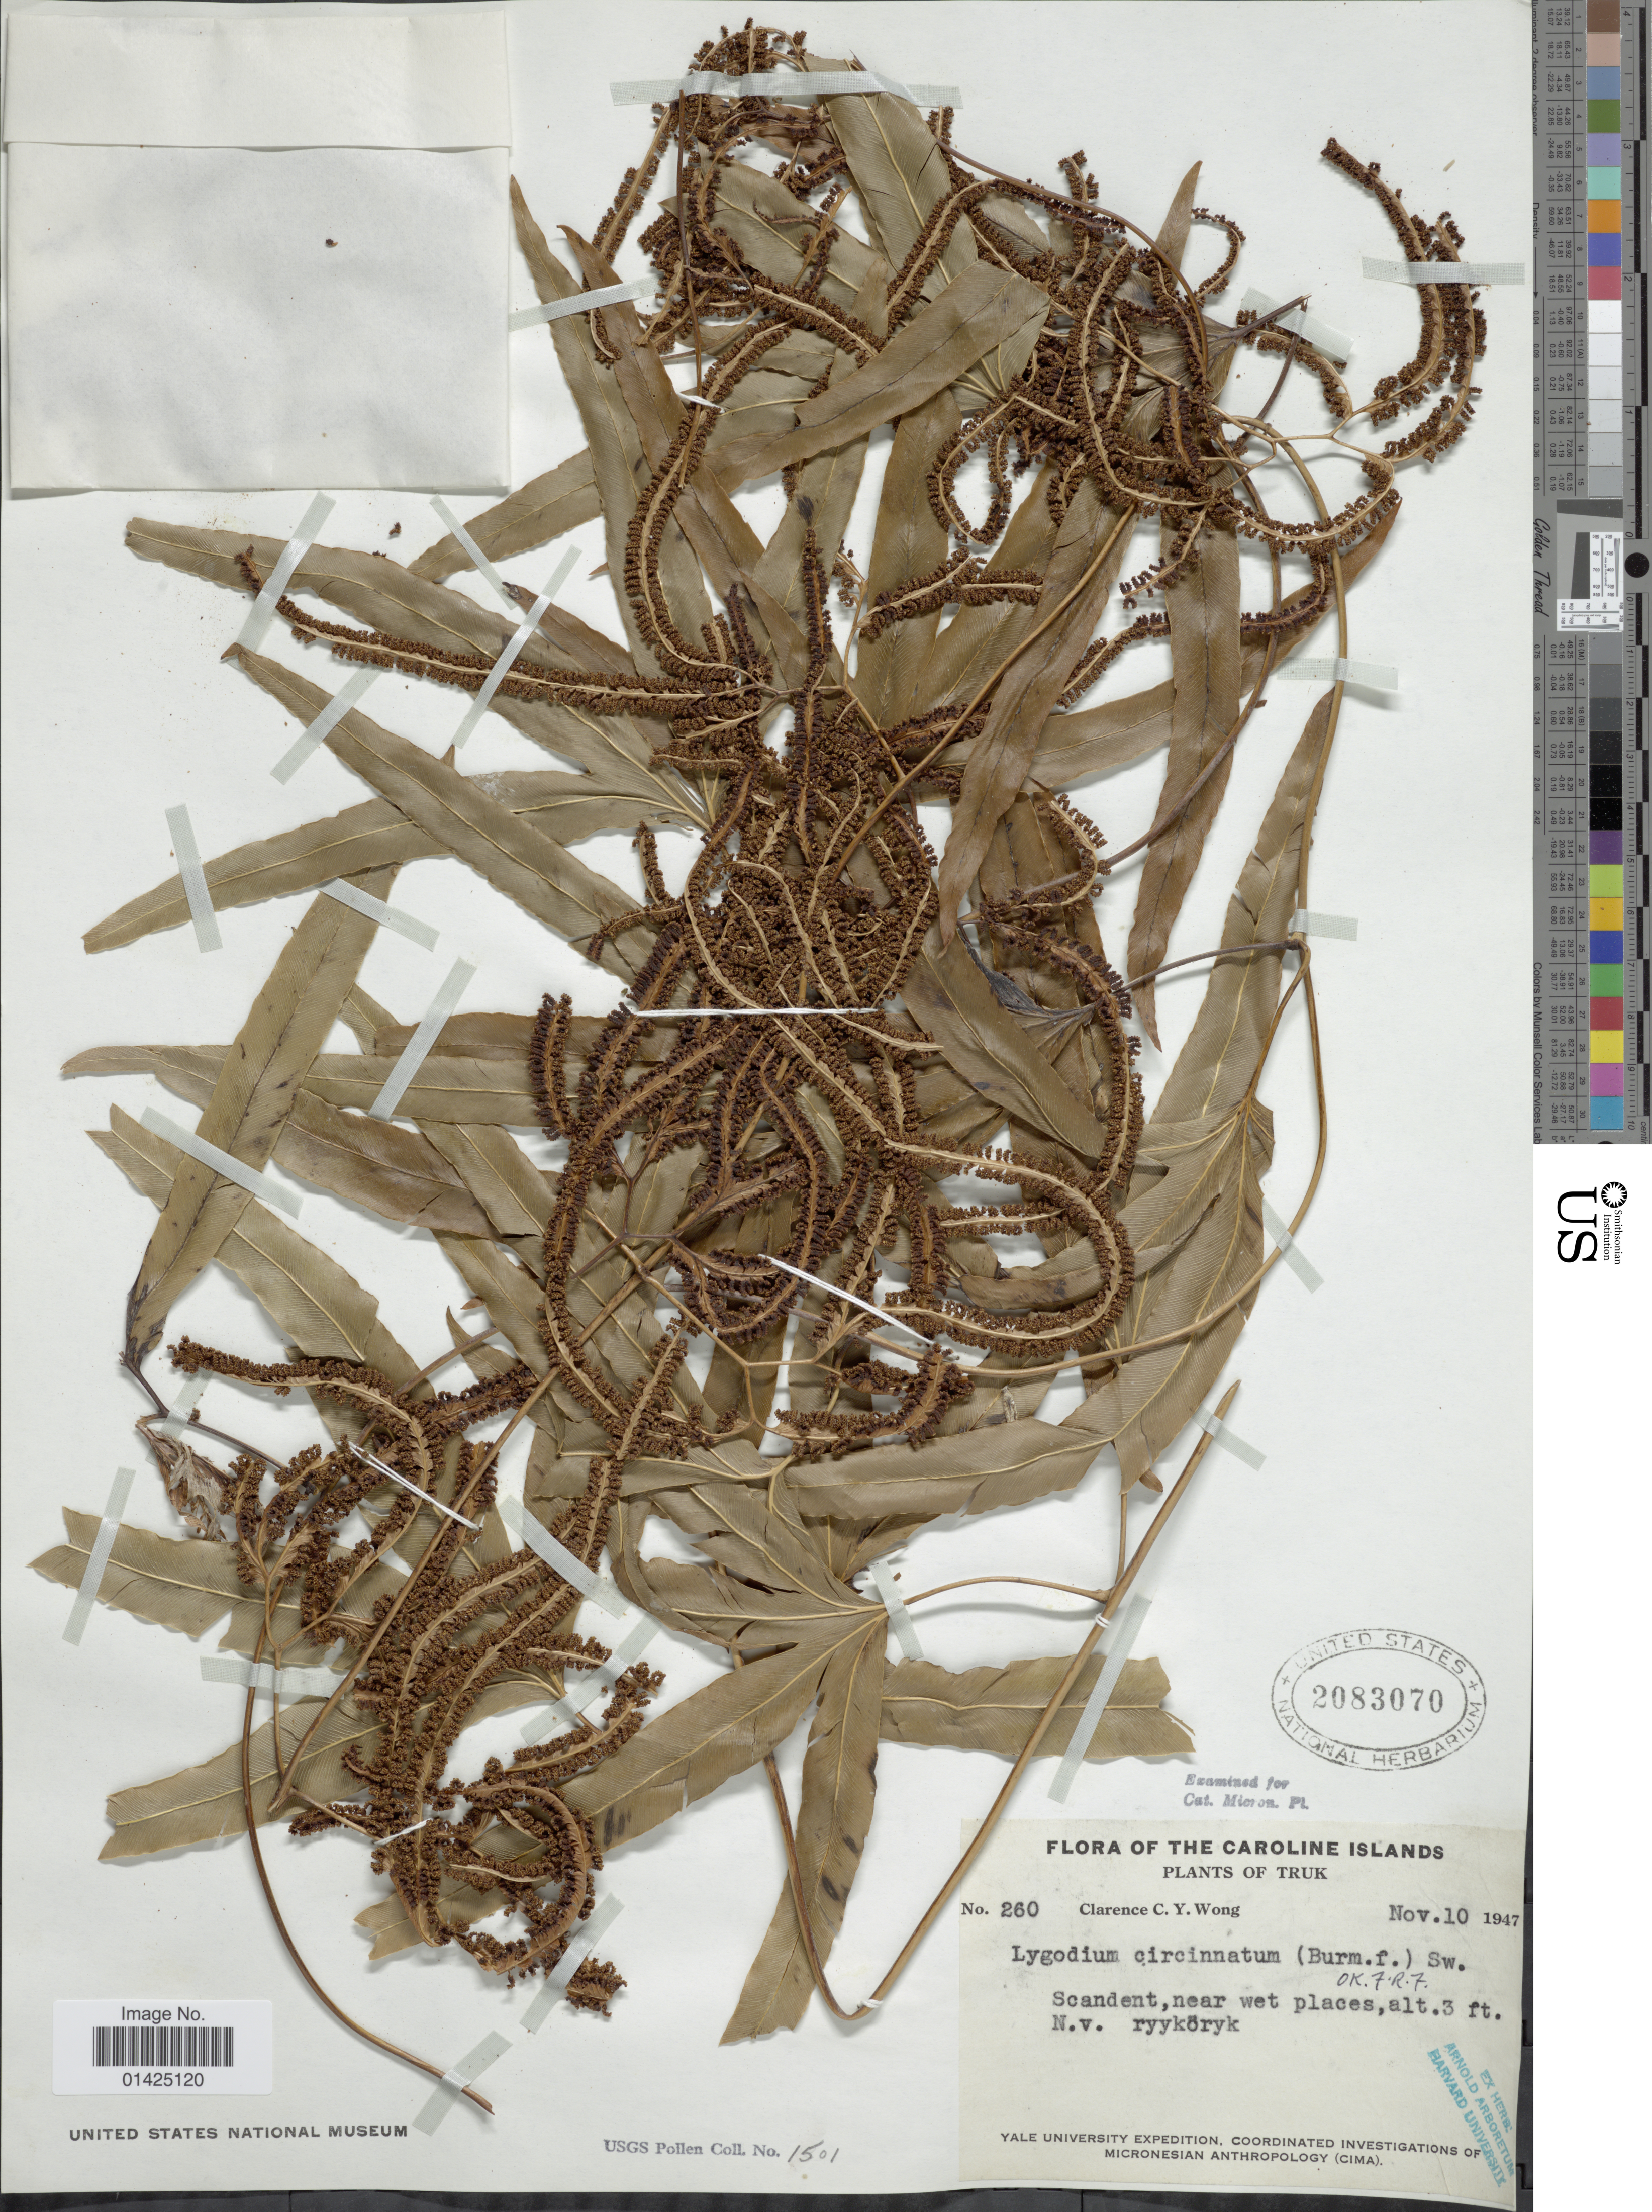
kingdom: Plantae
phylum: Tracheophyta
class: Polypodiopsida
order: Schizaeales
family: Lygodiaceae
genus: Lygodium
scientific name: Lygodium circinnatum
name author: (Burm. f.) Sw.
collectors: C. Y. C. Wong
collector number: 260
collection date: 1947-11-10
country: Micronesia, Federated States of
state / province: Truk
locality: Scandent, near wet places, N.v. ryyköryk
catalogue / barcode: US 2083070